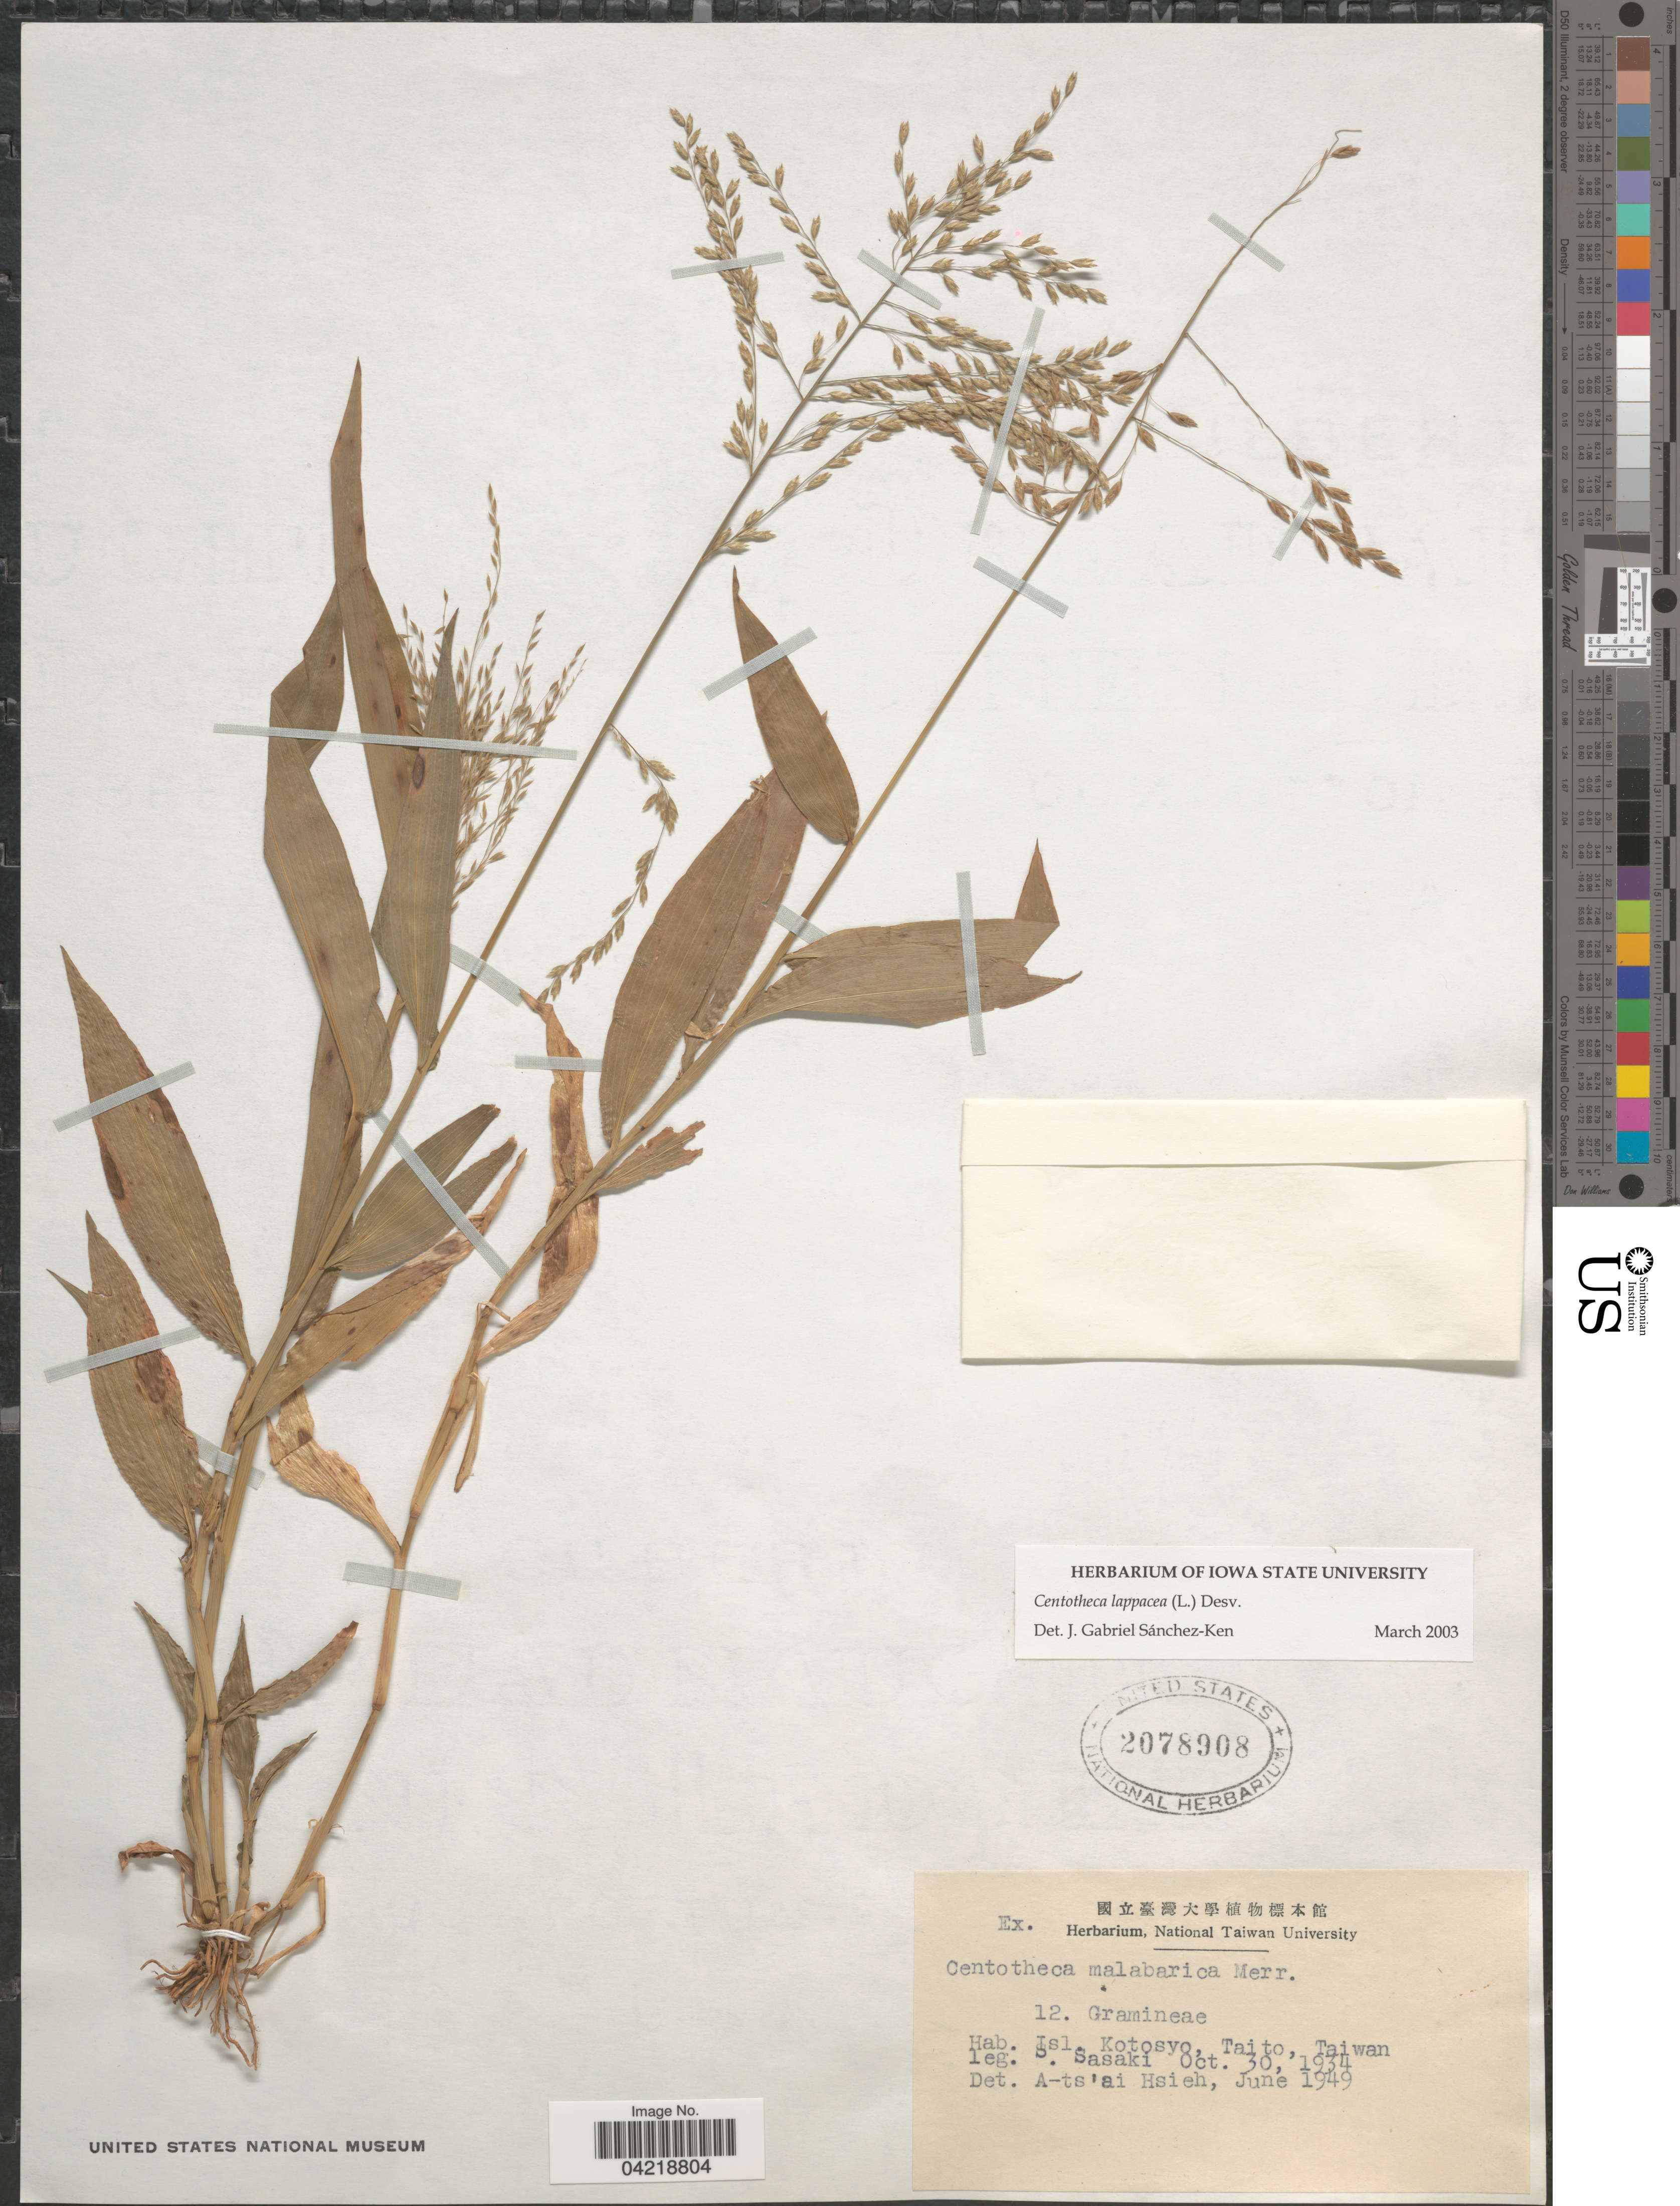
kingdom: Plantae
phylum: Tracheophyta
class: Liliopsida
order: Poales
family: Poaceae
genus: Centotheca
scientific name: Centotheca lappacea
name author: (L.) Desv.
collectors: S. Sasaki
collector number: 12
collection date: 1934-10-30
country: Taiwan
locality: Isl. Kotosyo, Taito.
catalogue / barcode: US 2078908